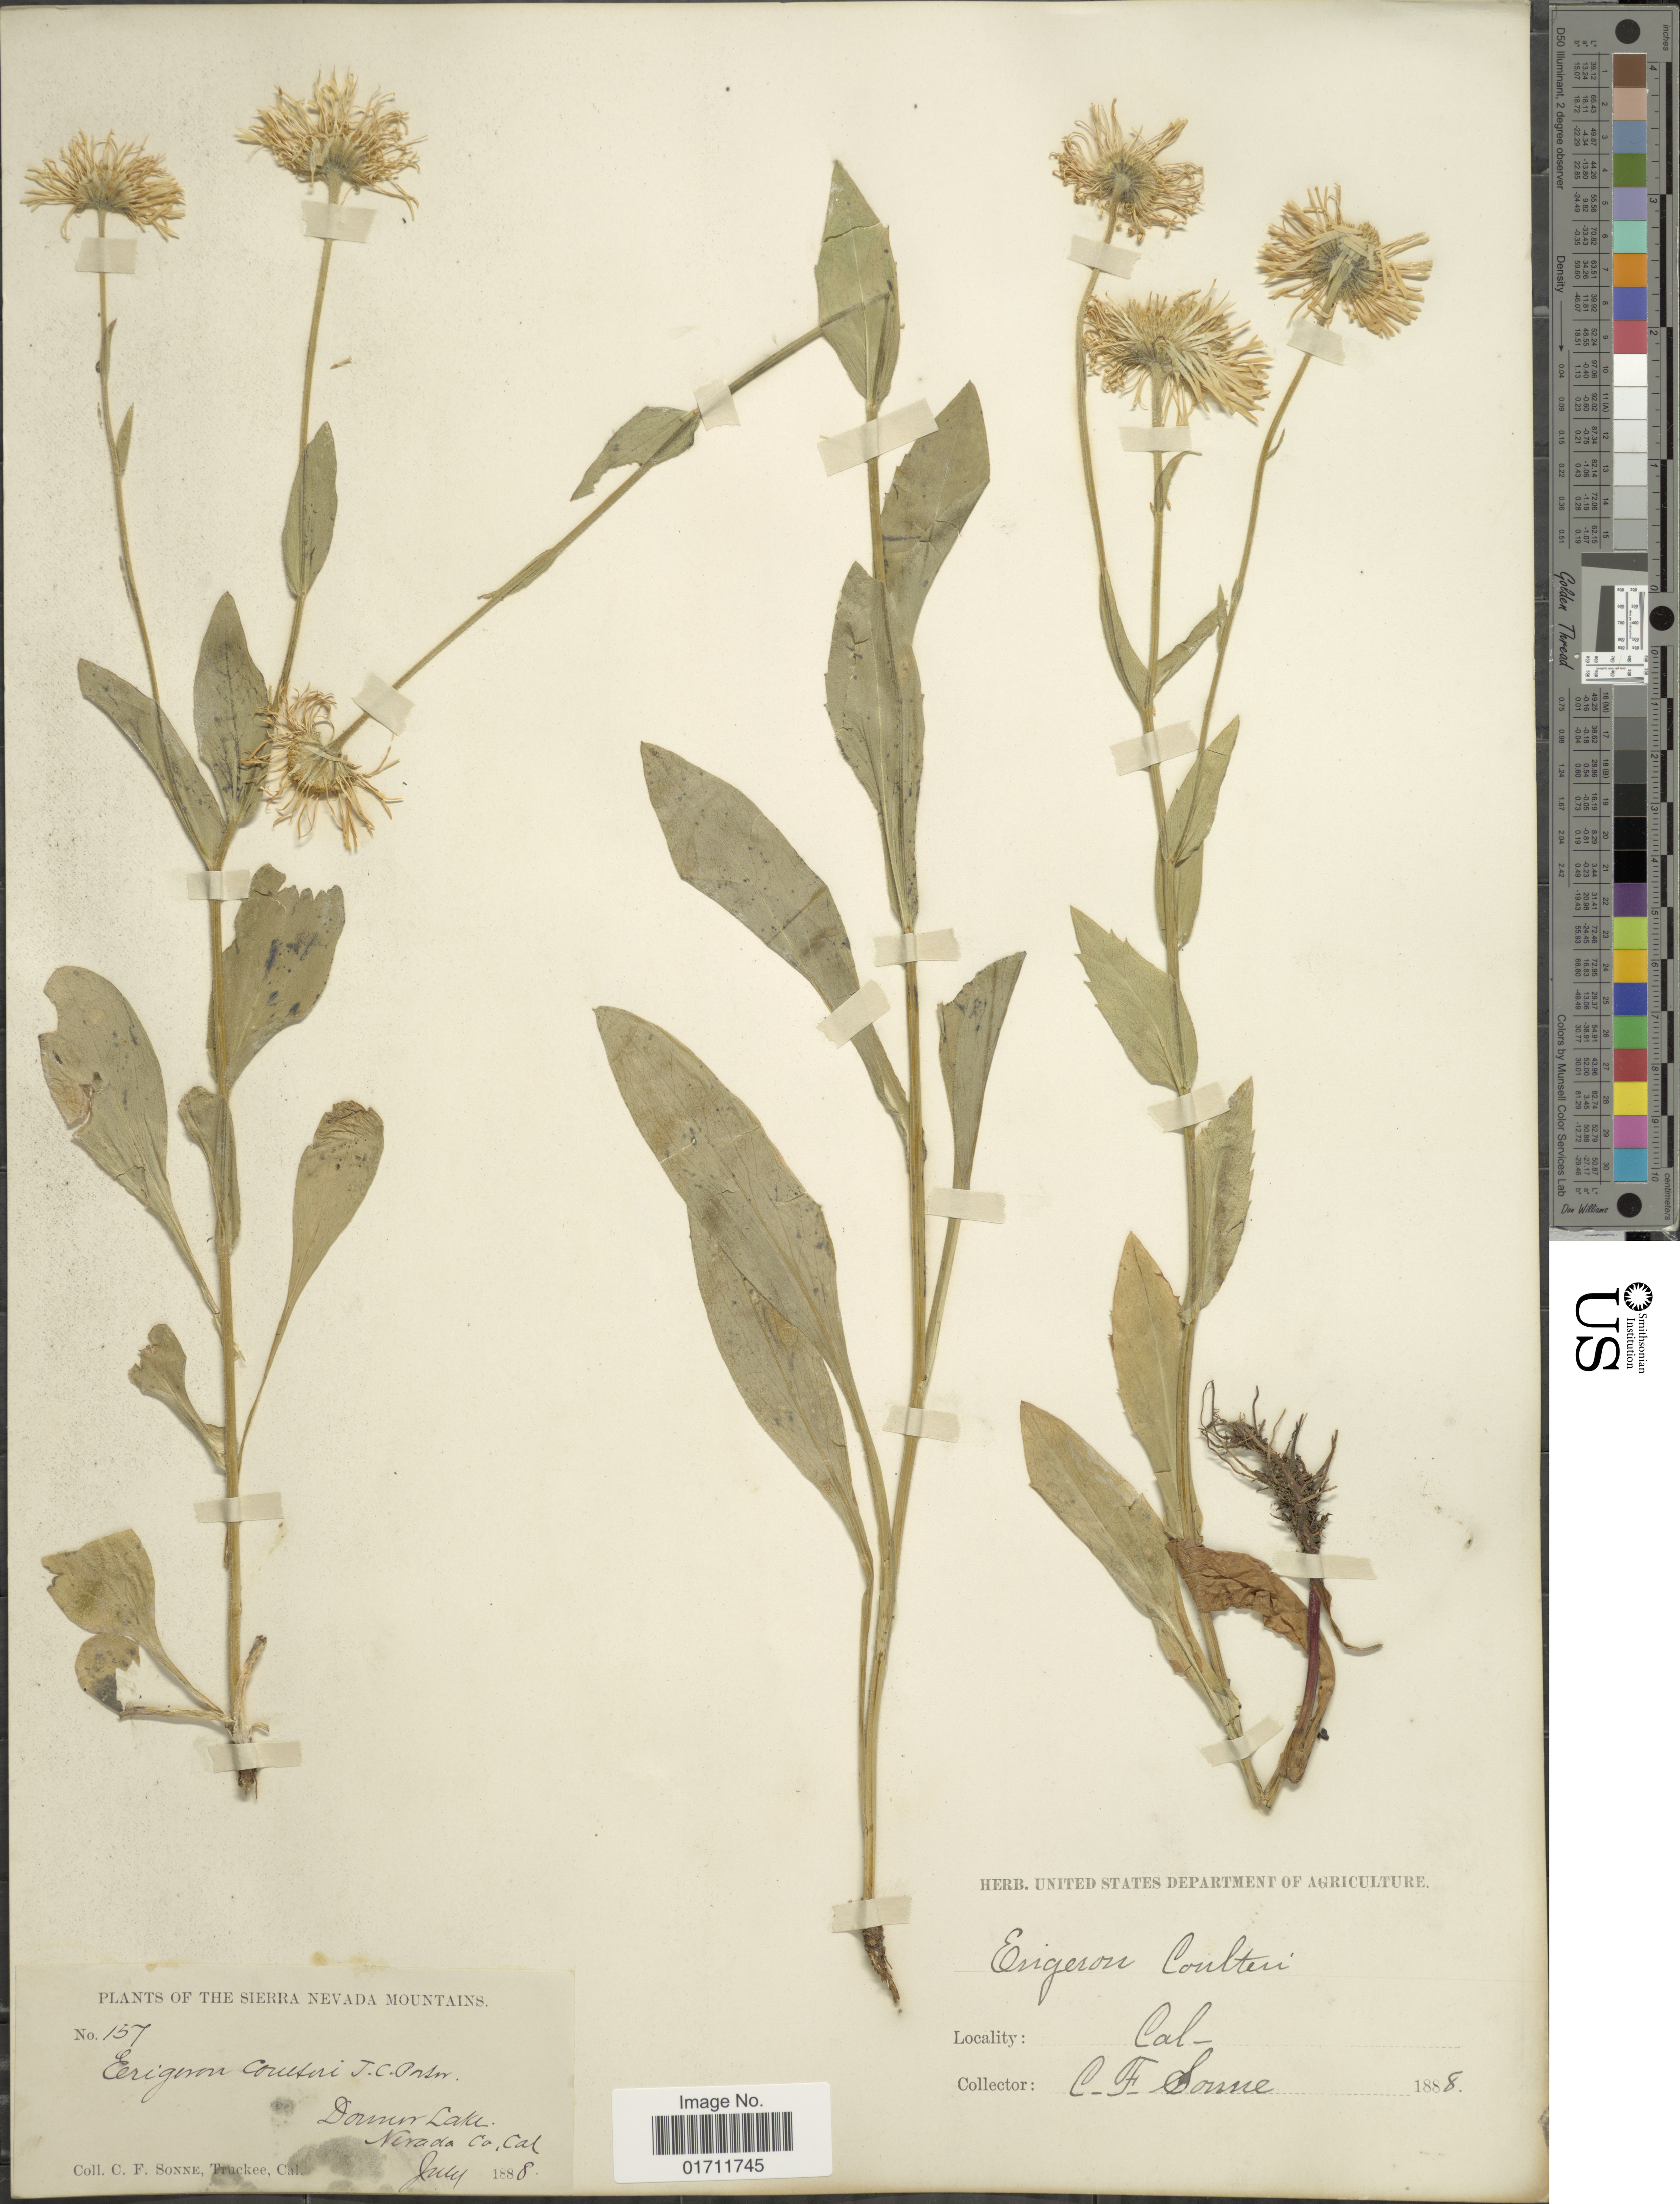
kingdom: Plantae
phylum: Tracheophyta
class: Magnoliopsida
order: Asterales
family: Asteraceae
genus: Erigeron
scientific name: Erigeron coulteri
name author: Porter in Porter & J.M. Coult.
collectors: C. Sonne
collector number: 157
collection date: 1888-07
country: United States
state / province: California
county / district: Nevada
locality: The Sierra Nevada Mountains, Damer Lake, Nevada Co., Cal